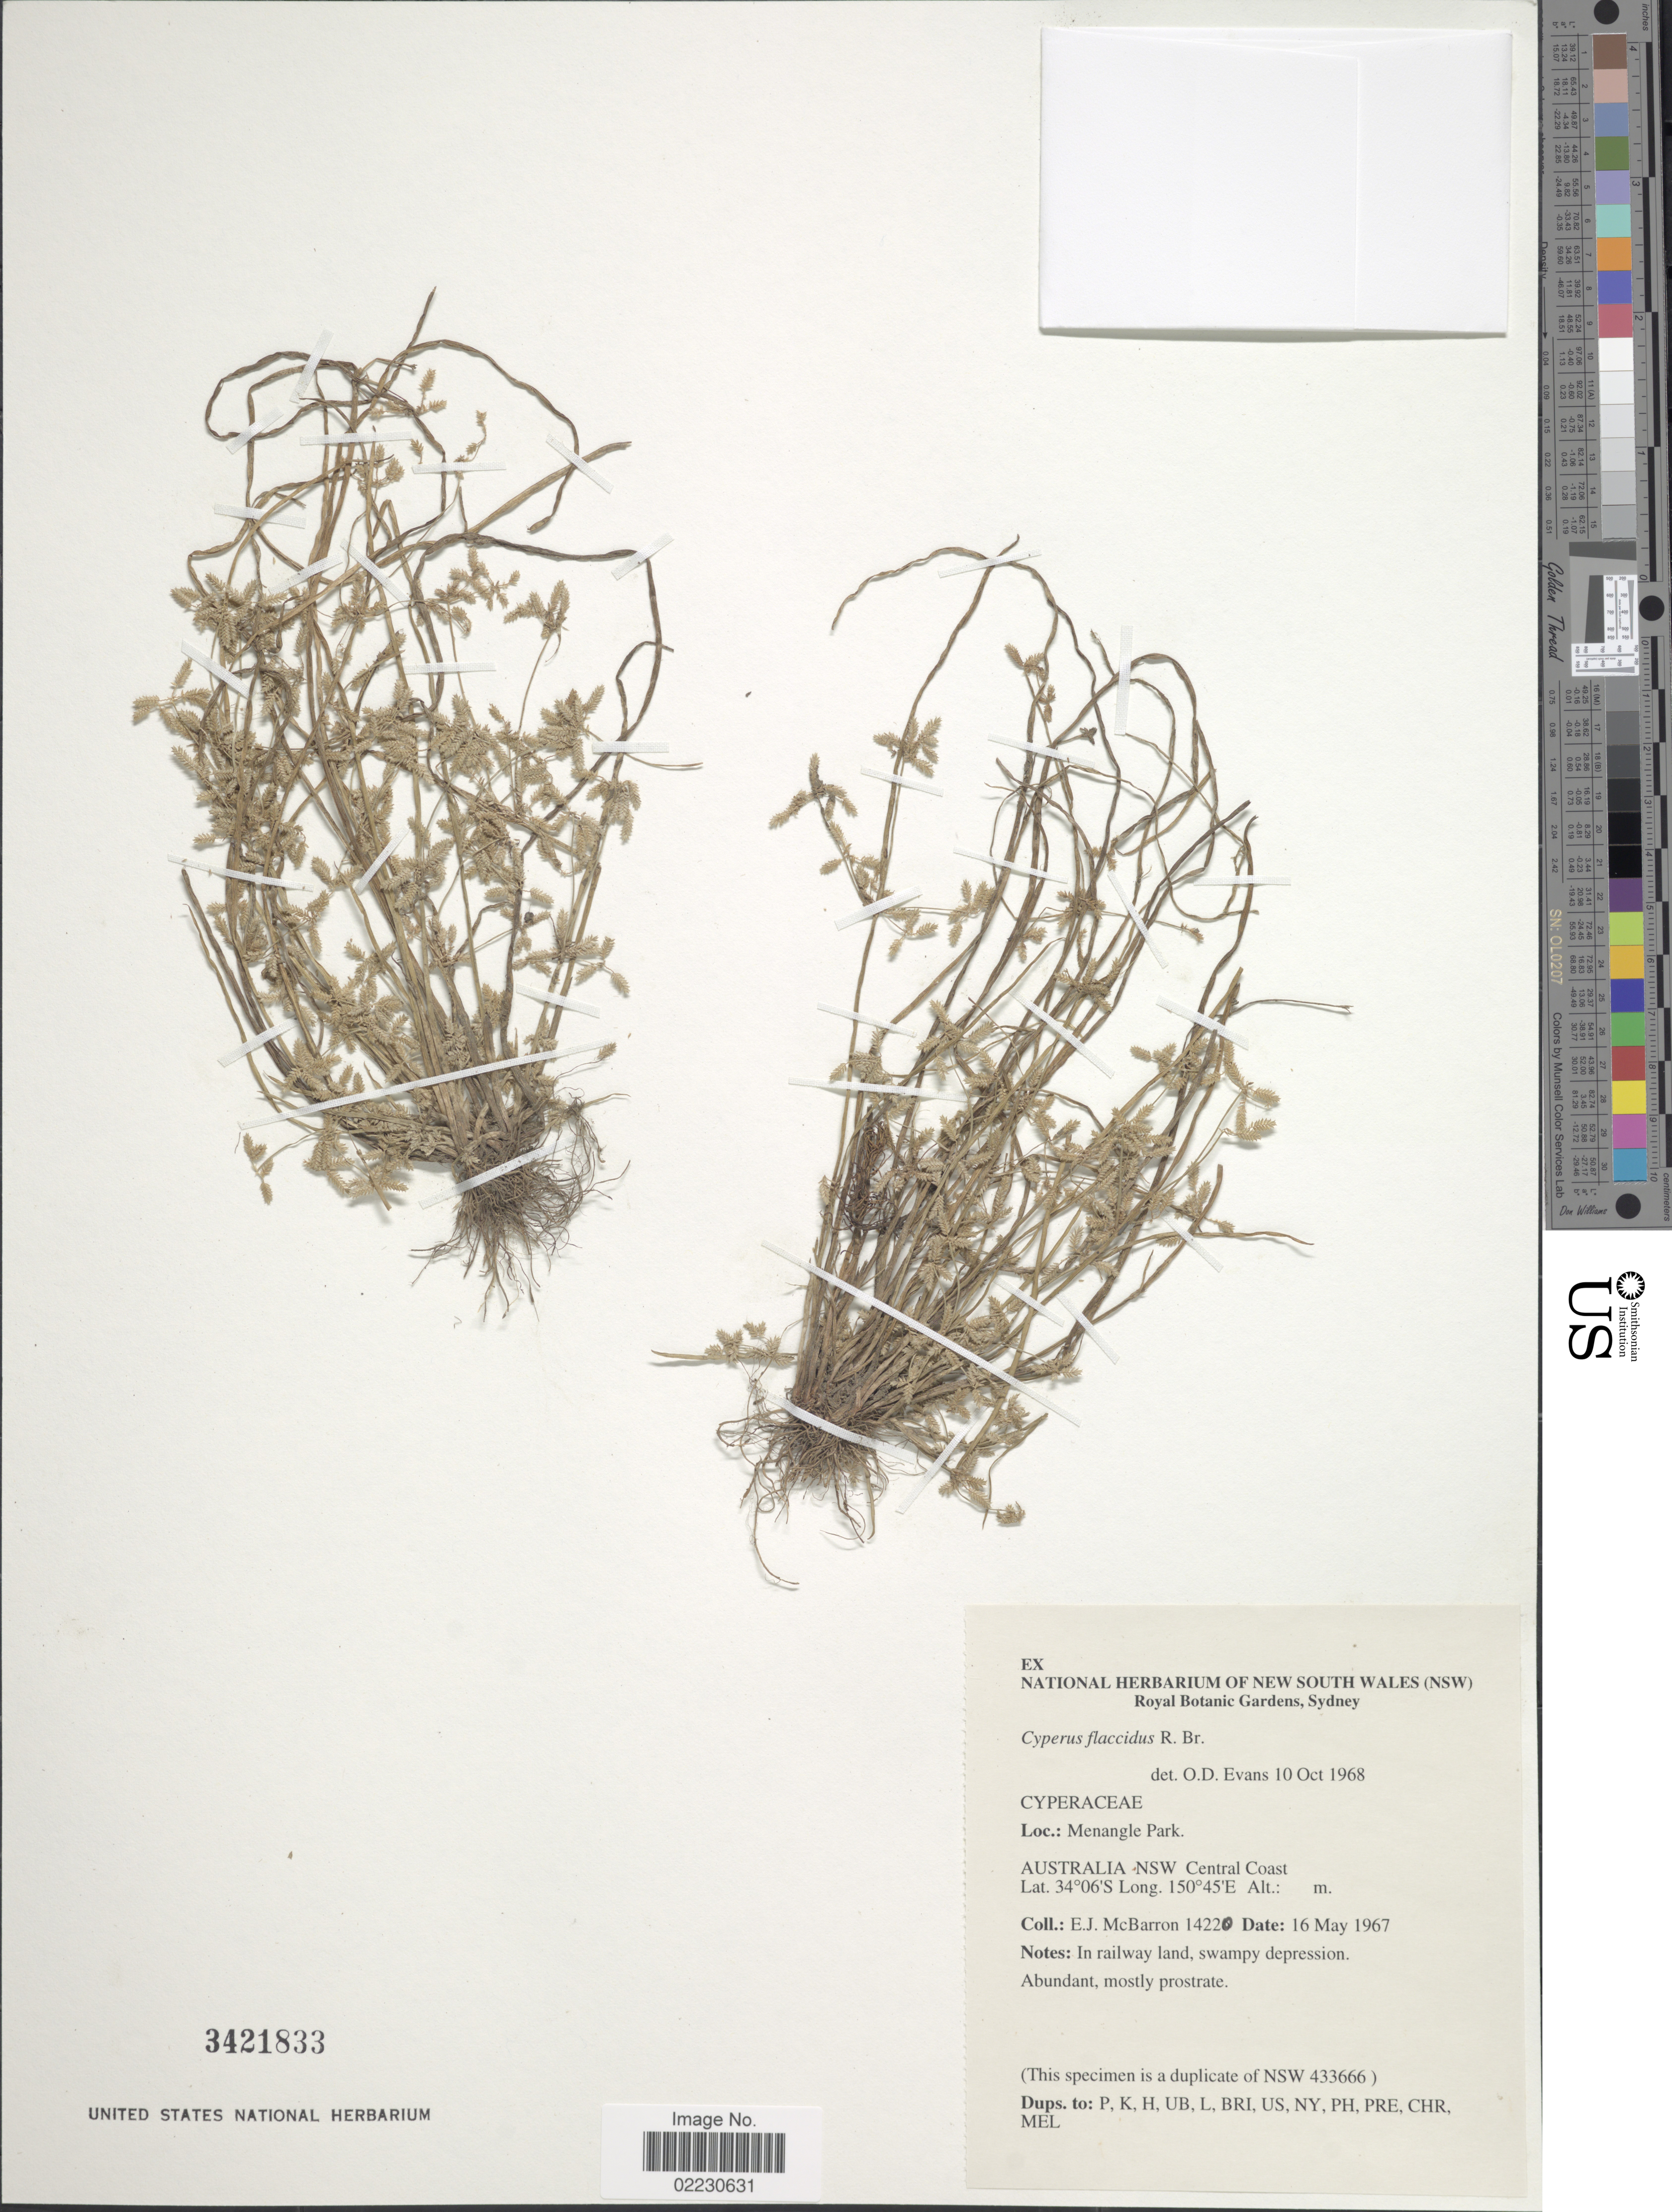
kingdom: Plantae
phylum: Tracheophyta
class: Liliopsida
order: Poales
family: Cyperaceae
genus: Cyperus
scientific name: Cyperus flaccidus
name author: R. Br.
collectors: E. McBarron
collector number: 14220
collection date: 1967-05-16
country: Australia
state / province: New South Wales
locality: Menangle Park. AUSTRALIA NSW Central Coast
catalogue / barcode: US 3421833